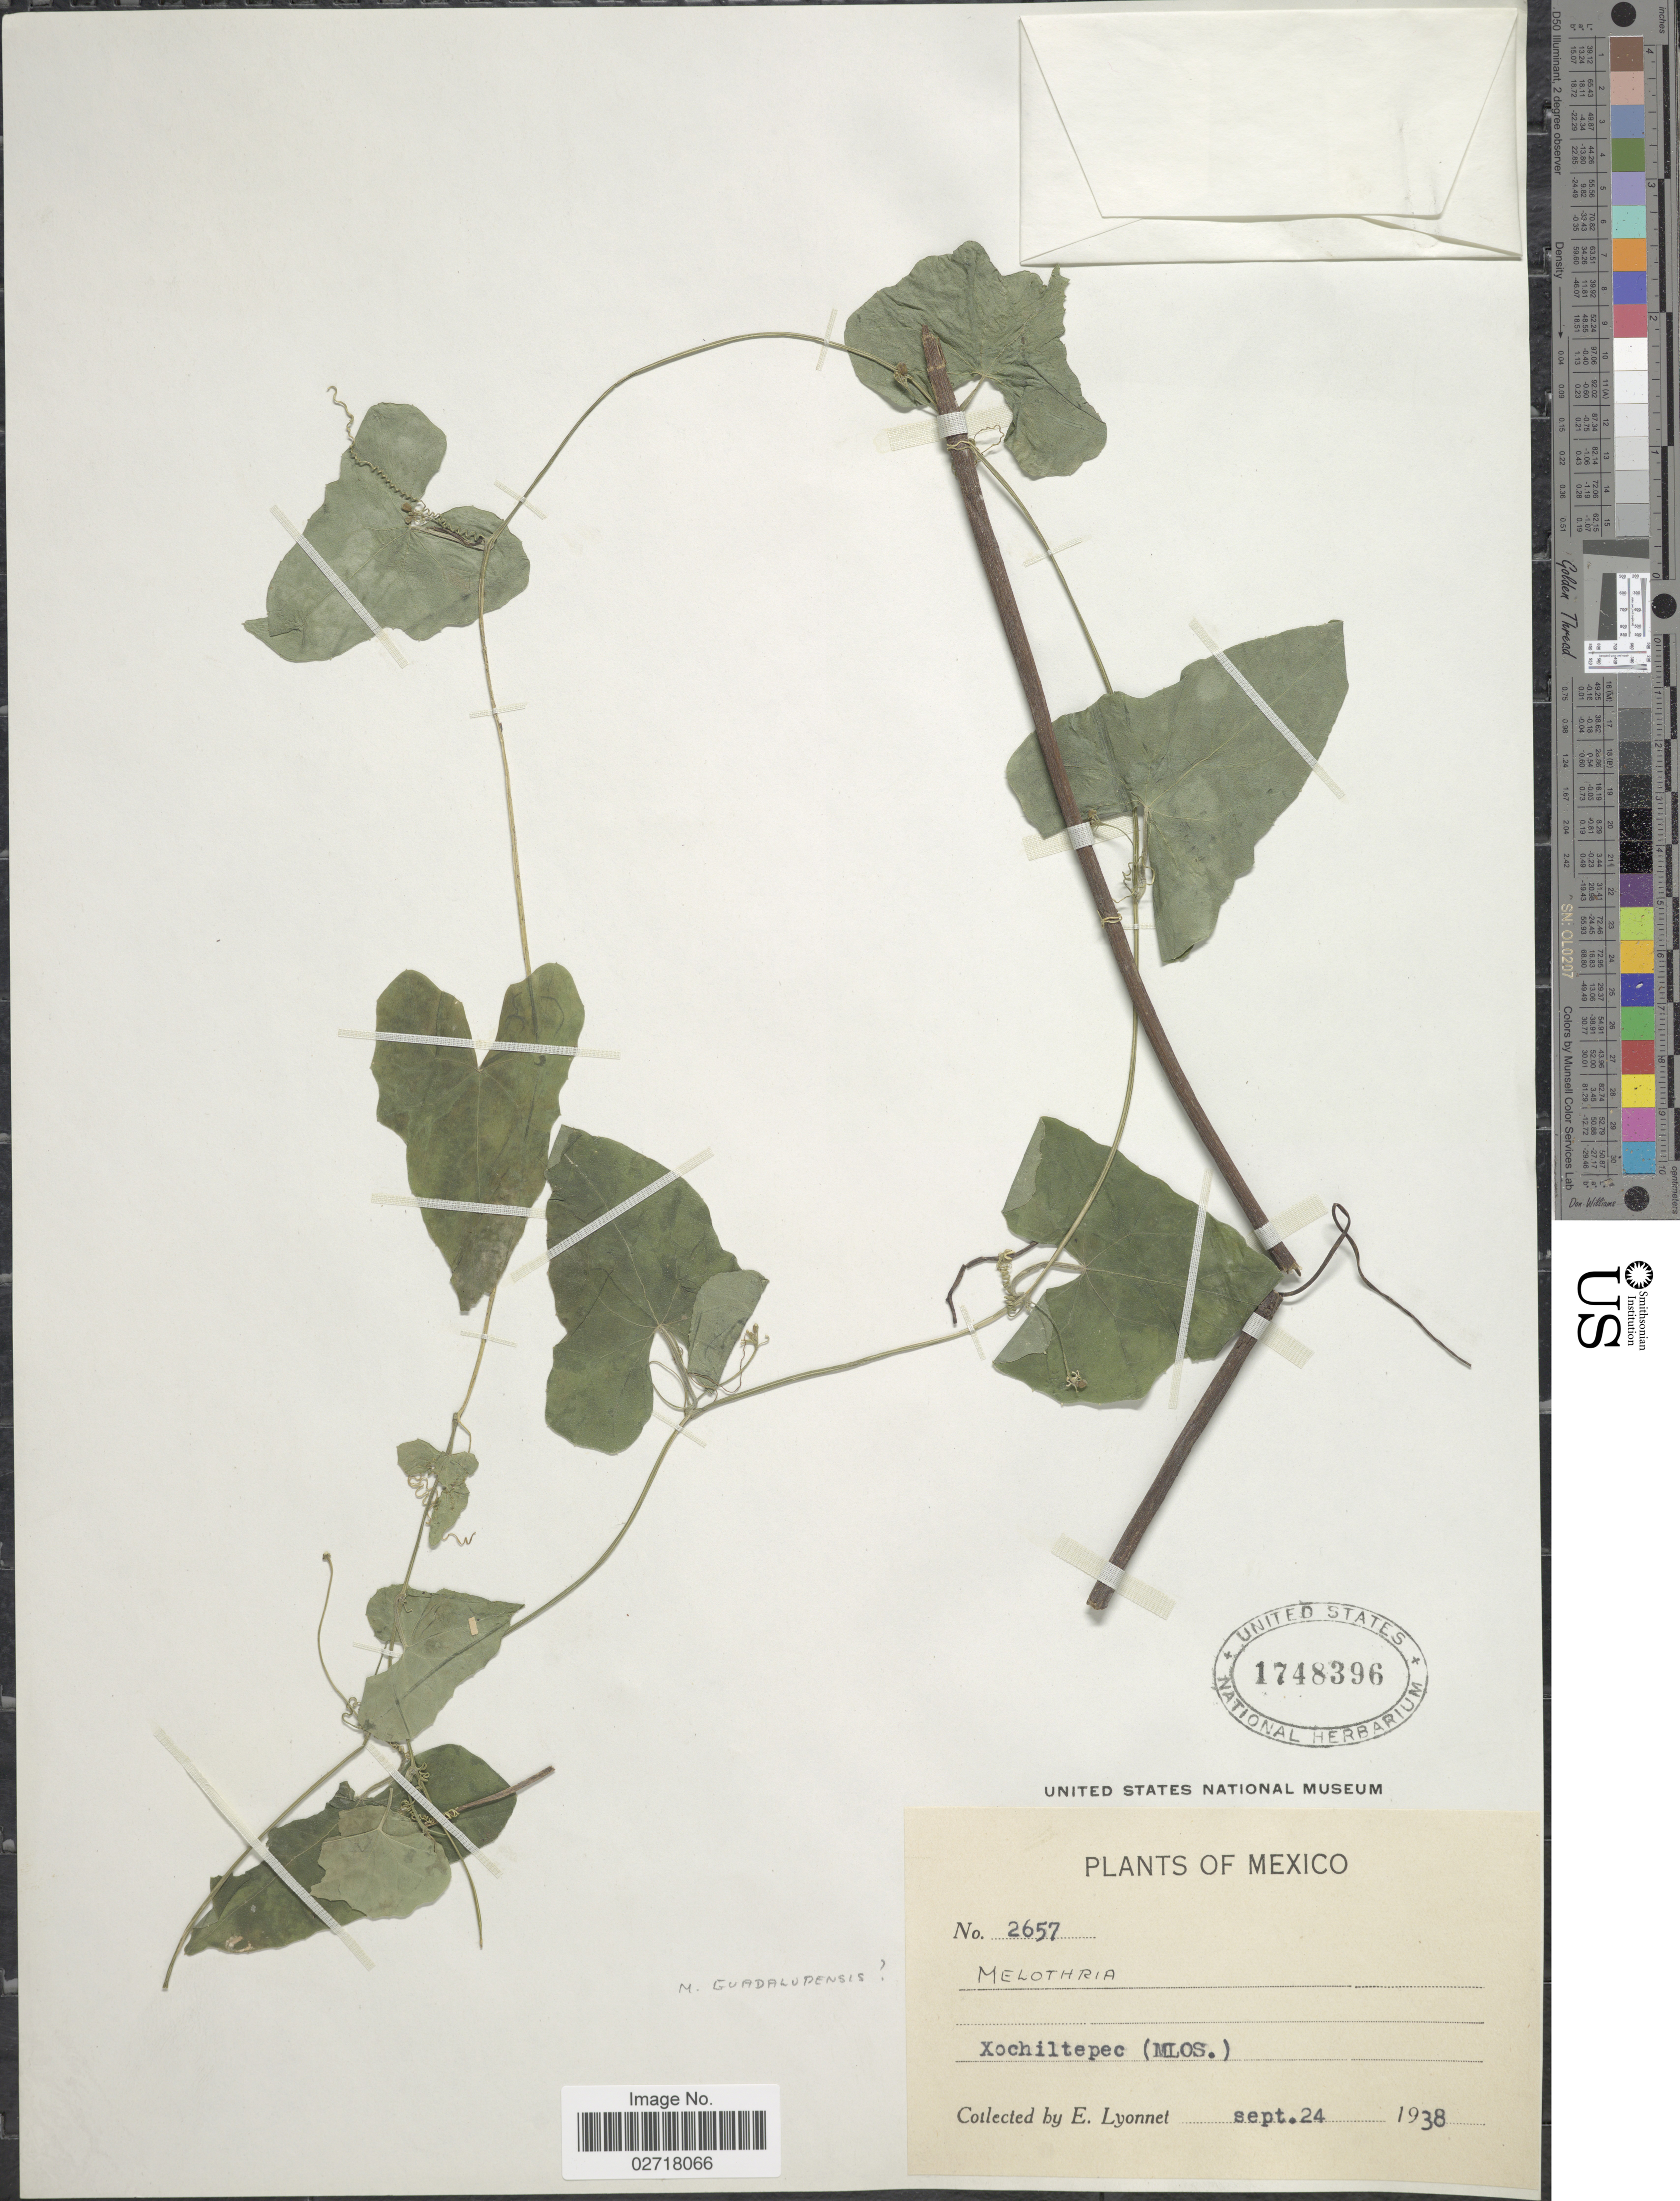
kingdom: Plantae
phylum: Tracheophyta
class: Magnoliopsida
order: Cucurbitales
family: Cucurbitaceae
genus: Melothria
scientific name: Melothria pendula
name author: L.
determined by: U.S. National Herbarium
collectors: E. Lyonnet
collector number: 2657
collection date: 1938-09-24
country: Mexico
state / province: Morelos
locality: Xochiltepec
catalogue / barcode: US 1748396